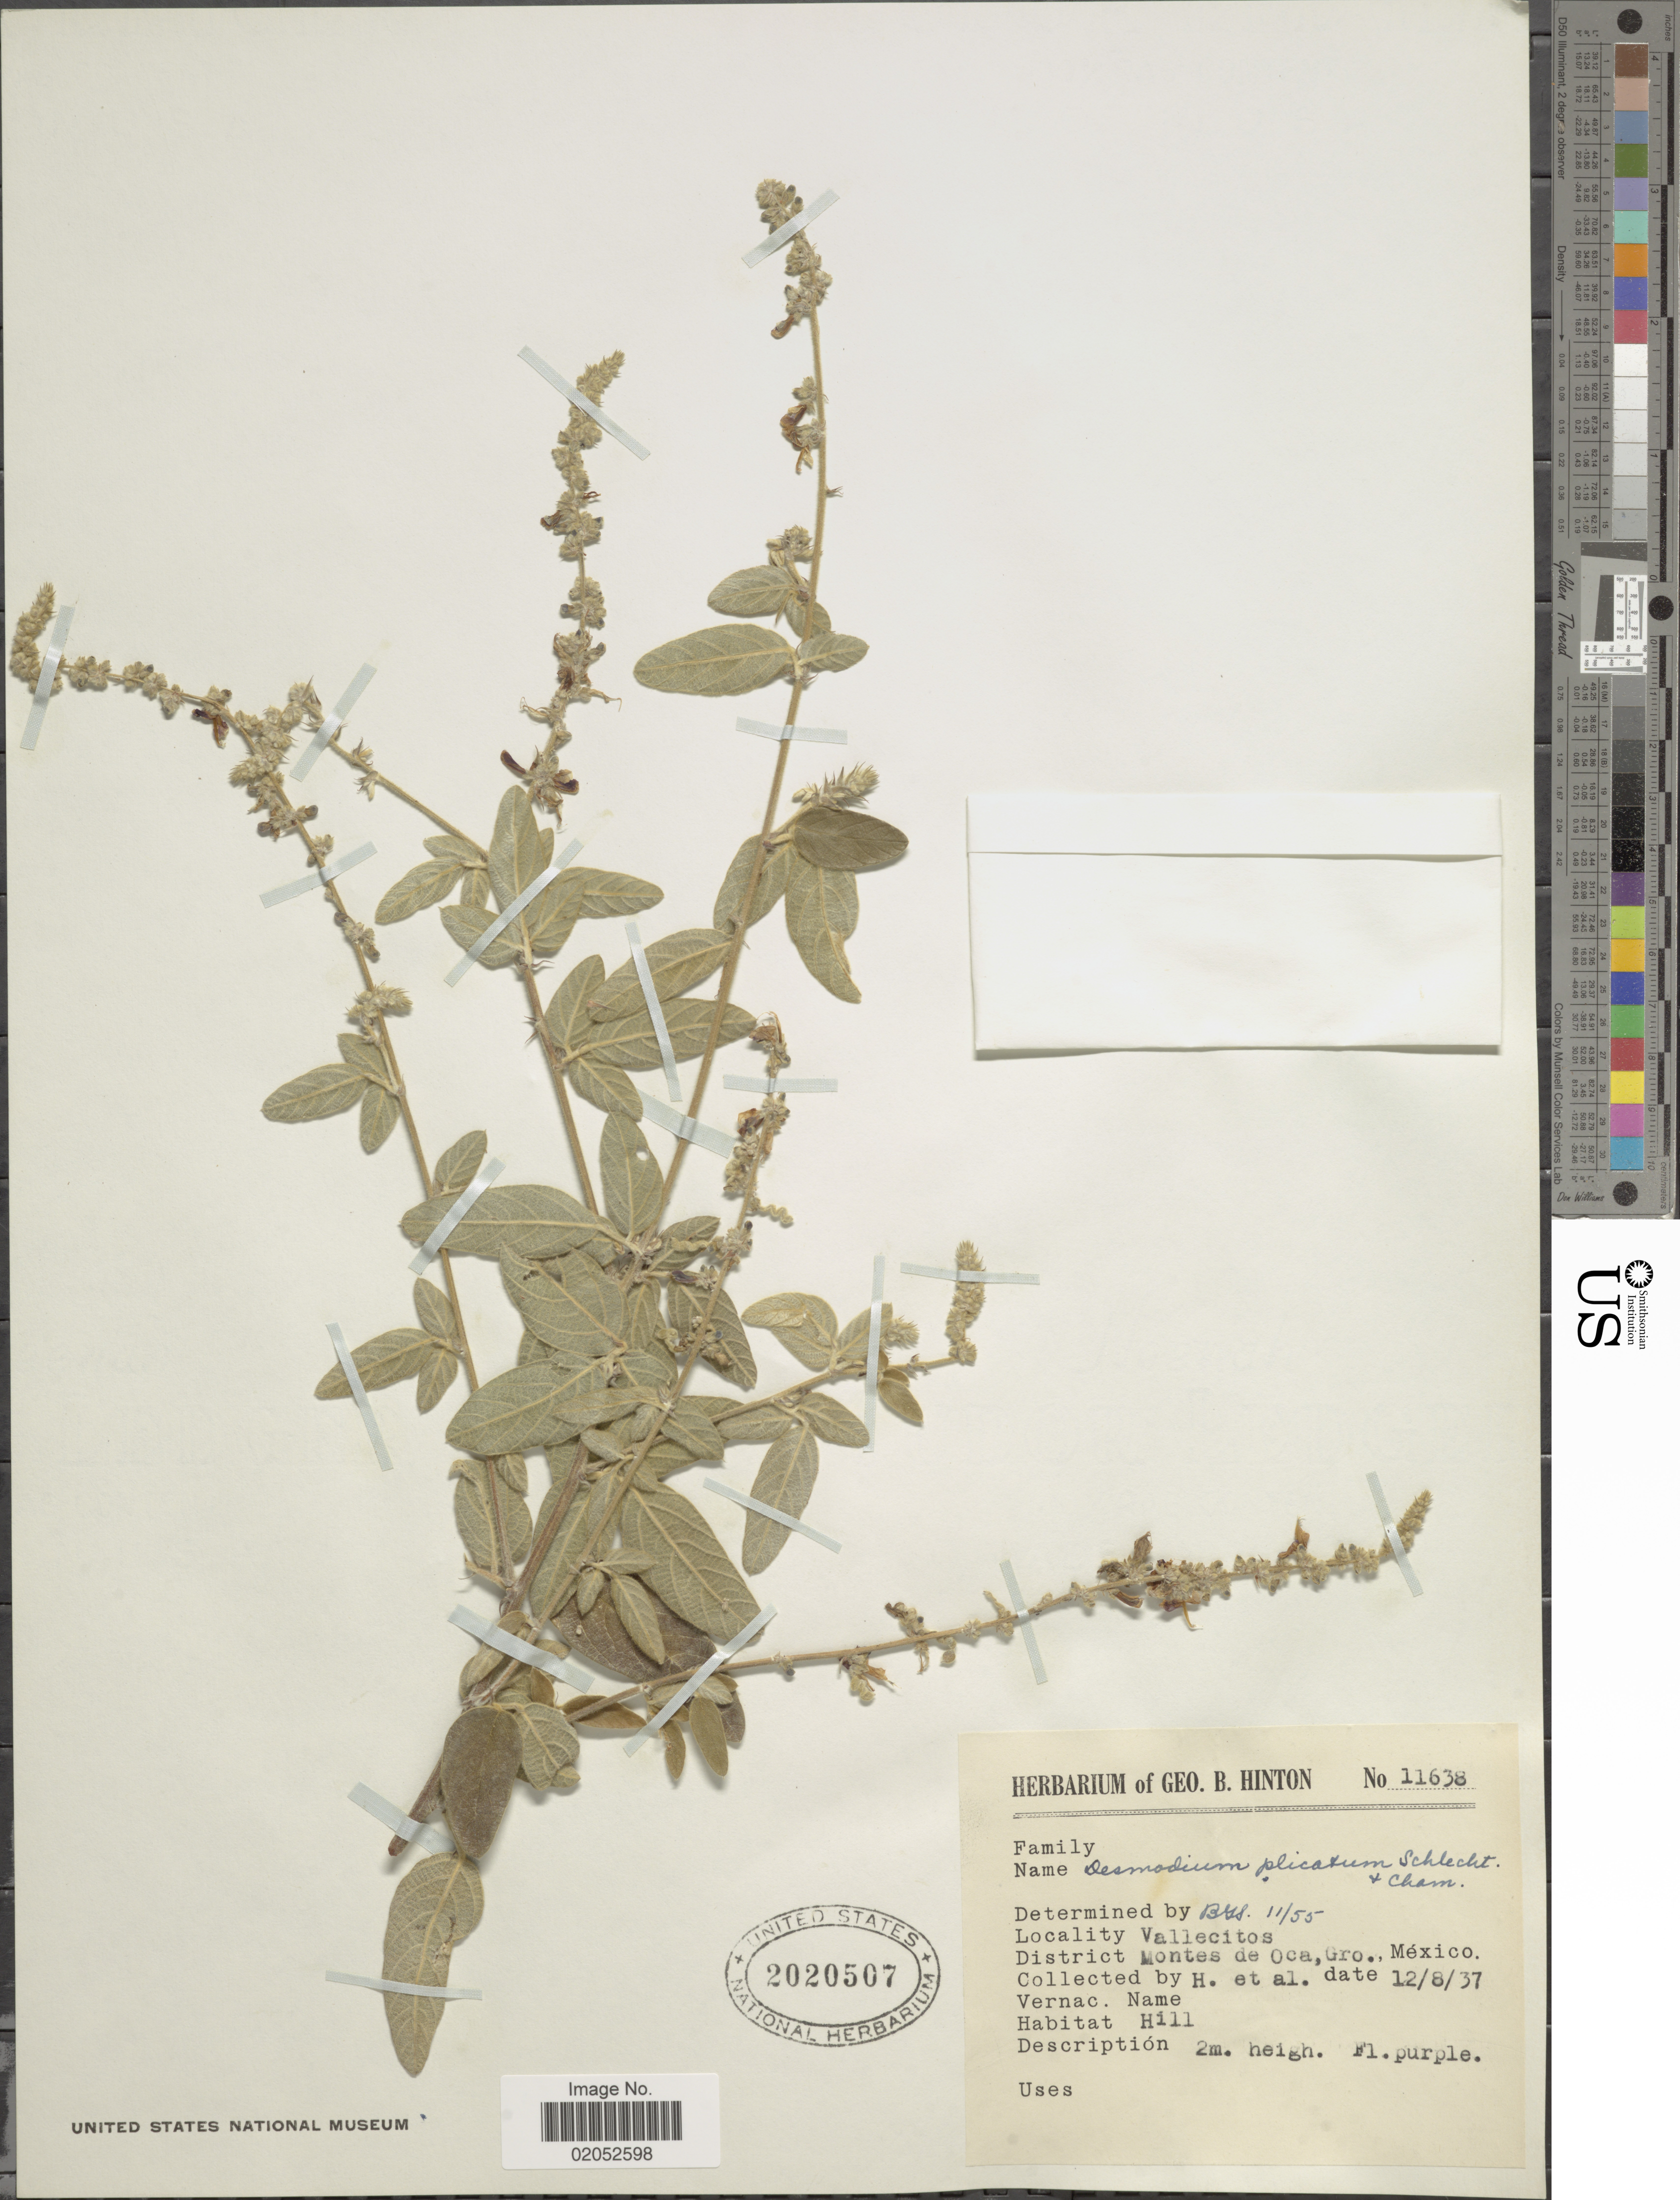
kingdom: Plantae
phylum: Tracheophyta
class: Magnoliopsida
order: Fabales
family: Fabaceae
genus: Desmodium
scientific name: Desmodium plicatum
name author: Schltdl. & Cham.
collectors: G. B. Hinton & et al.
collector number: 11638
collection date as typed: Transcribed d/m/y: 8/12/37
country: Mexico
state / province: Guerrero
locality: Vallecitos, District Montes de Oca, Gro., Mexico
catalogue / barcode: US 2020507